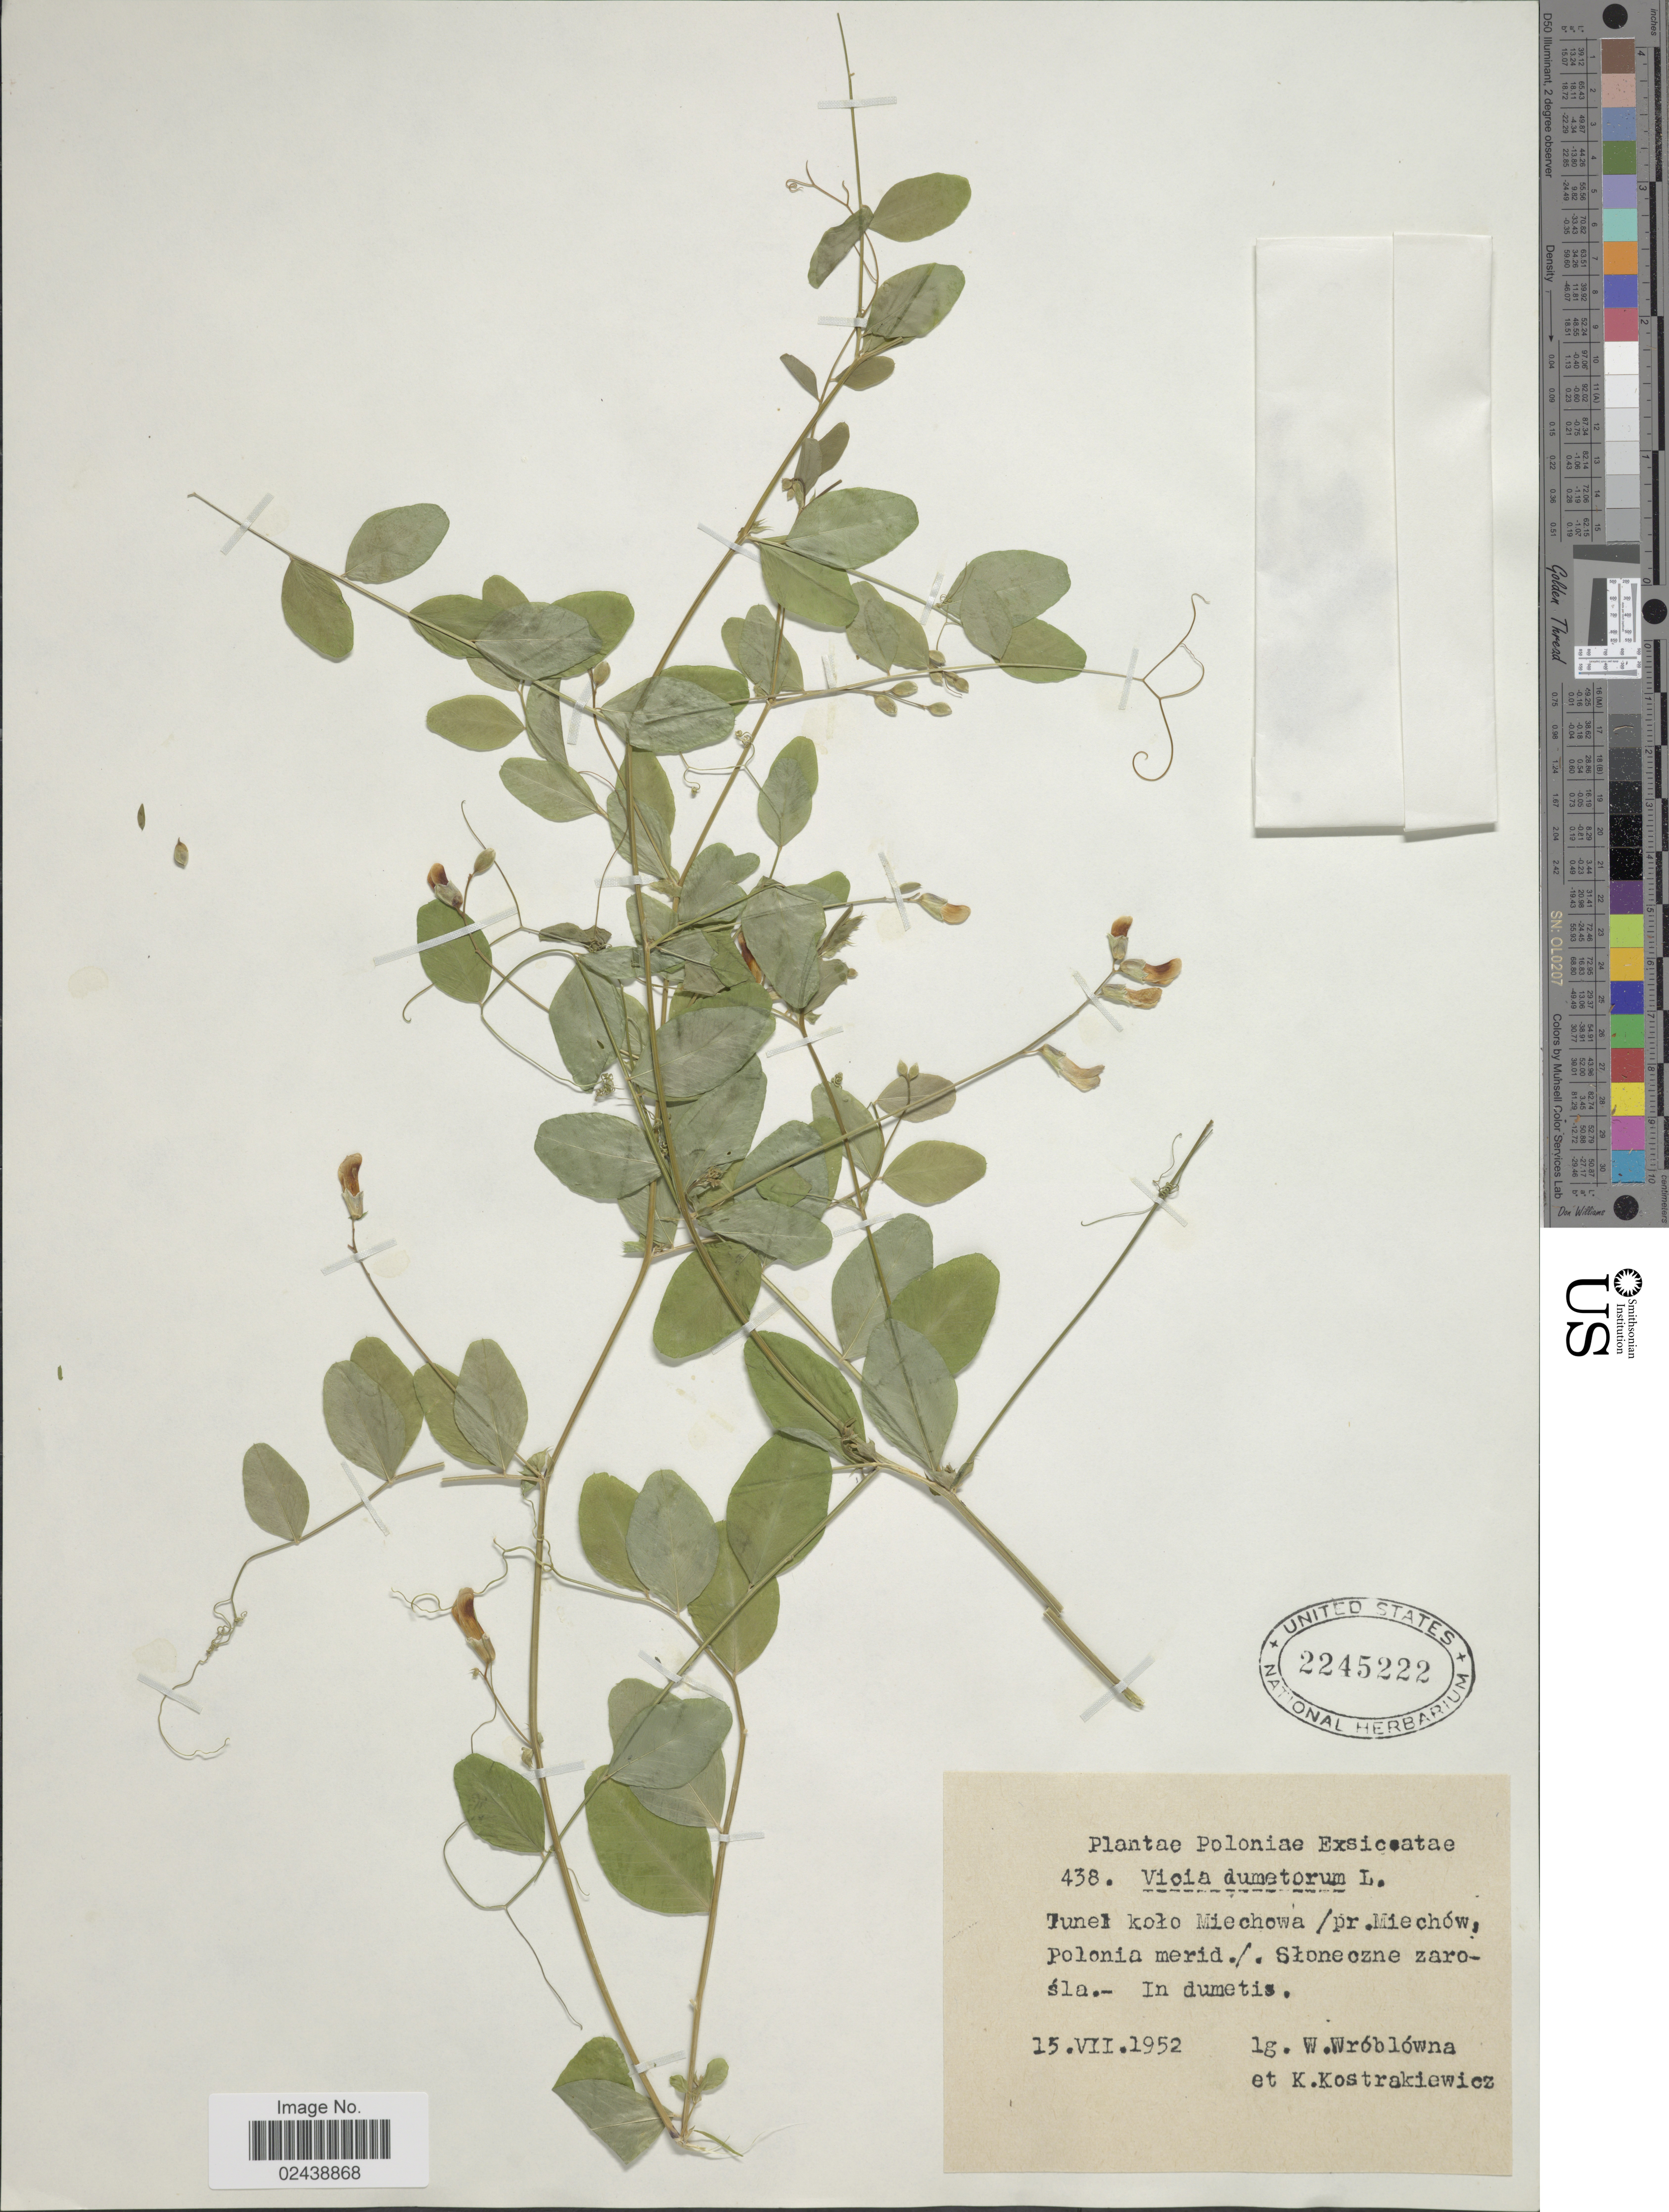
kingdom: Plantae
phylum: Tracheophyta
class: Magnoliopsida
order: Fabales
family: Fabaceae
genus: Vicia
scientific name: Vicia dumetorum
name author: L.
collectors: W. Wróblówna & K. Kostrakiewicz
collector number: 438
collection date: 1952-07-15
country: Poland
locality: Tunel kolo Miechowa/ pr. Miechow, Polonia merid./ Stoneozne zarosla.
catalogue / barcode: US 2245222